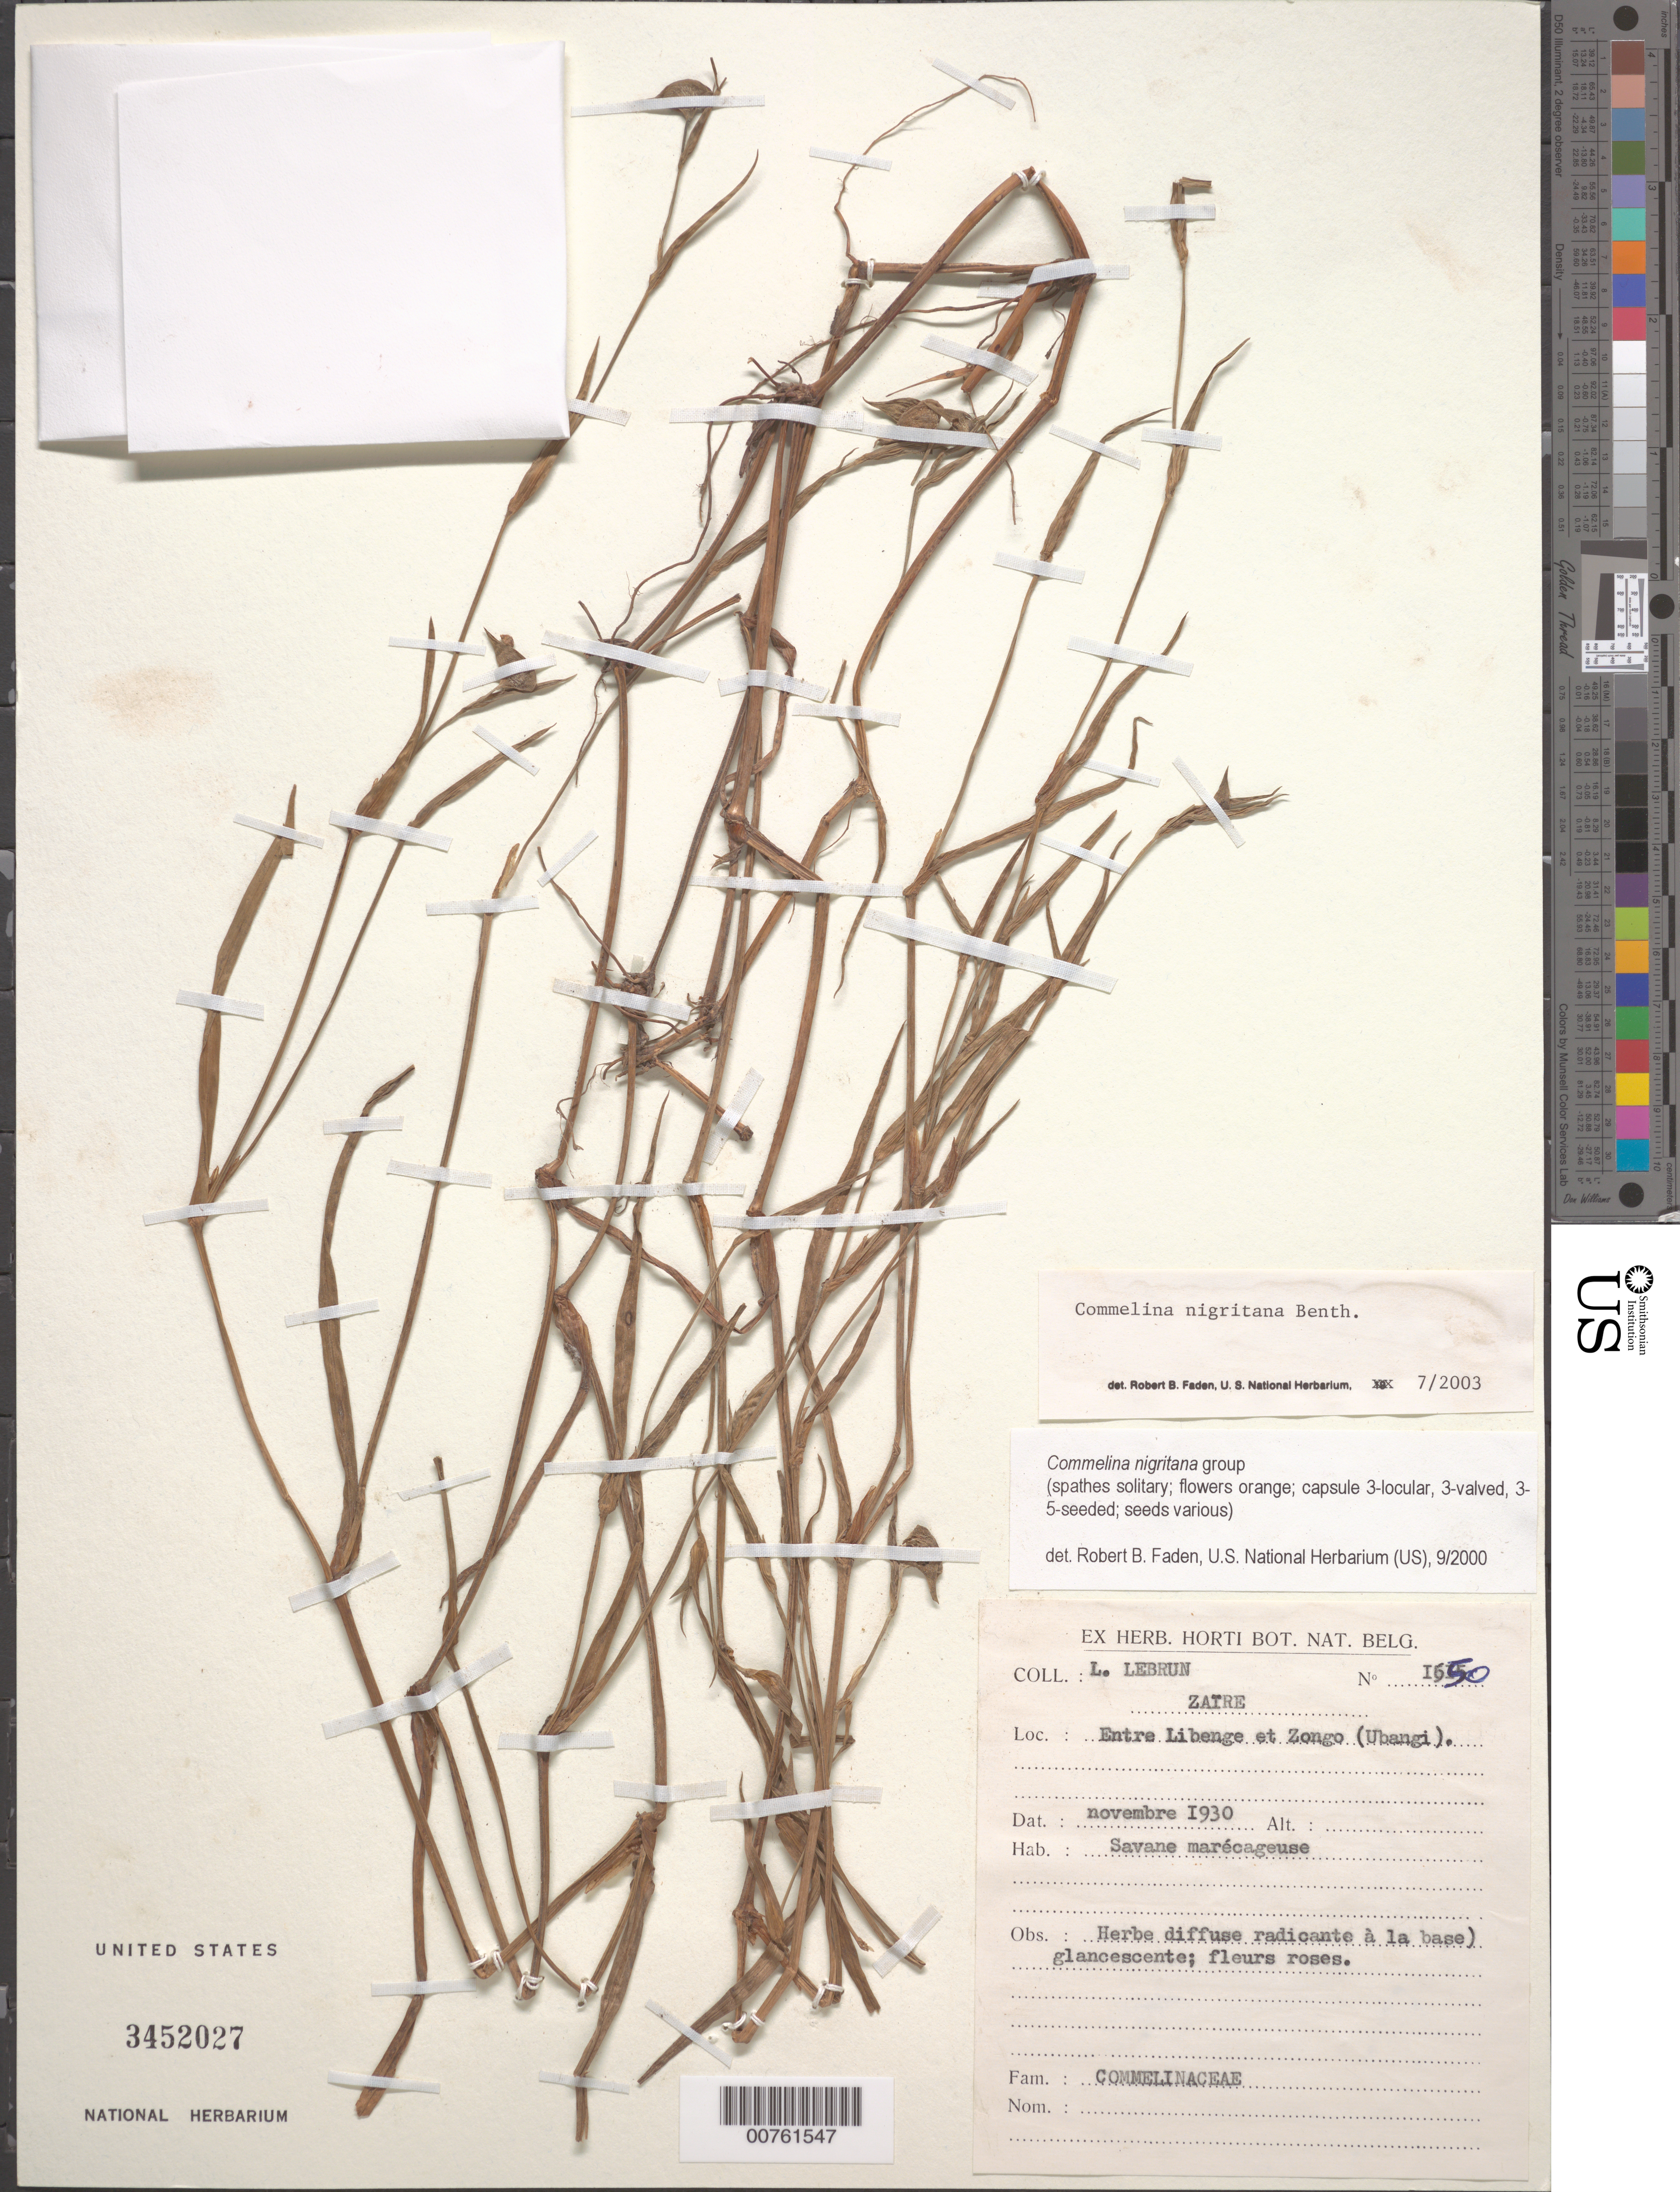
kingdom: Plantae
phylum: Tracheophyta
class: Liliopsida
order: Commelinales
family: Commelinaceae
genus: Commelina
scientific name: Commelina nigritana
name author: Benth.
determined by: Faden, Robert B., (US), Smithsonian Institution - National Museum of Natural History (UNITED STATES)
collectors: L. Lebrun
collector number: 1650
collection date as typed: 00 Nov 1930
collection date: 1930-11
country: Congo, Democratic Republic of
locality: Entre Libenge et Zongo (Ubangi).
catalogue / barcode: US 3452027